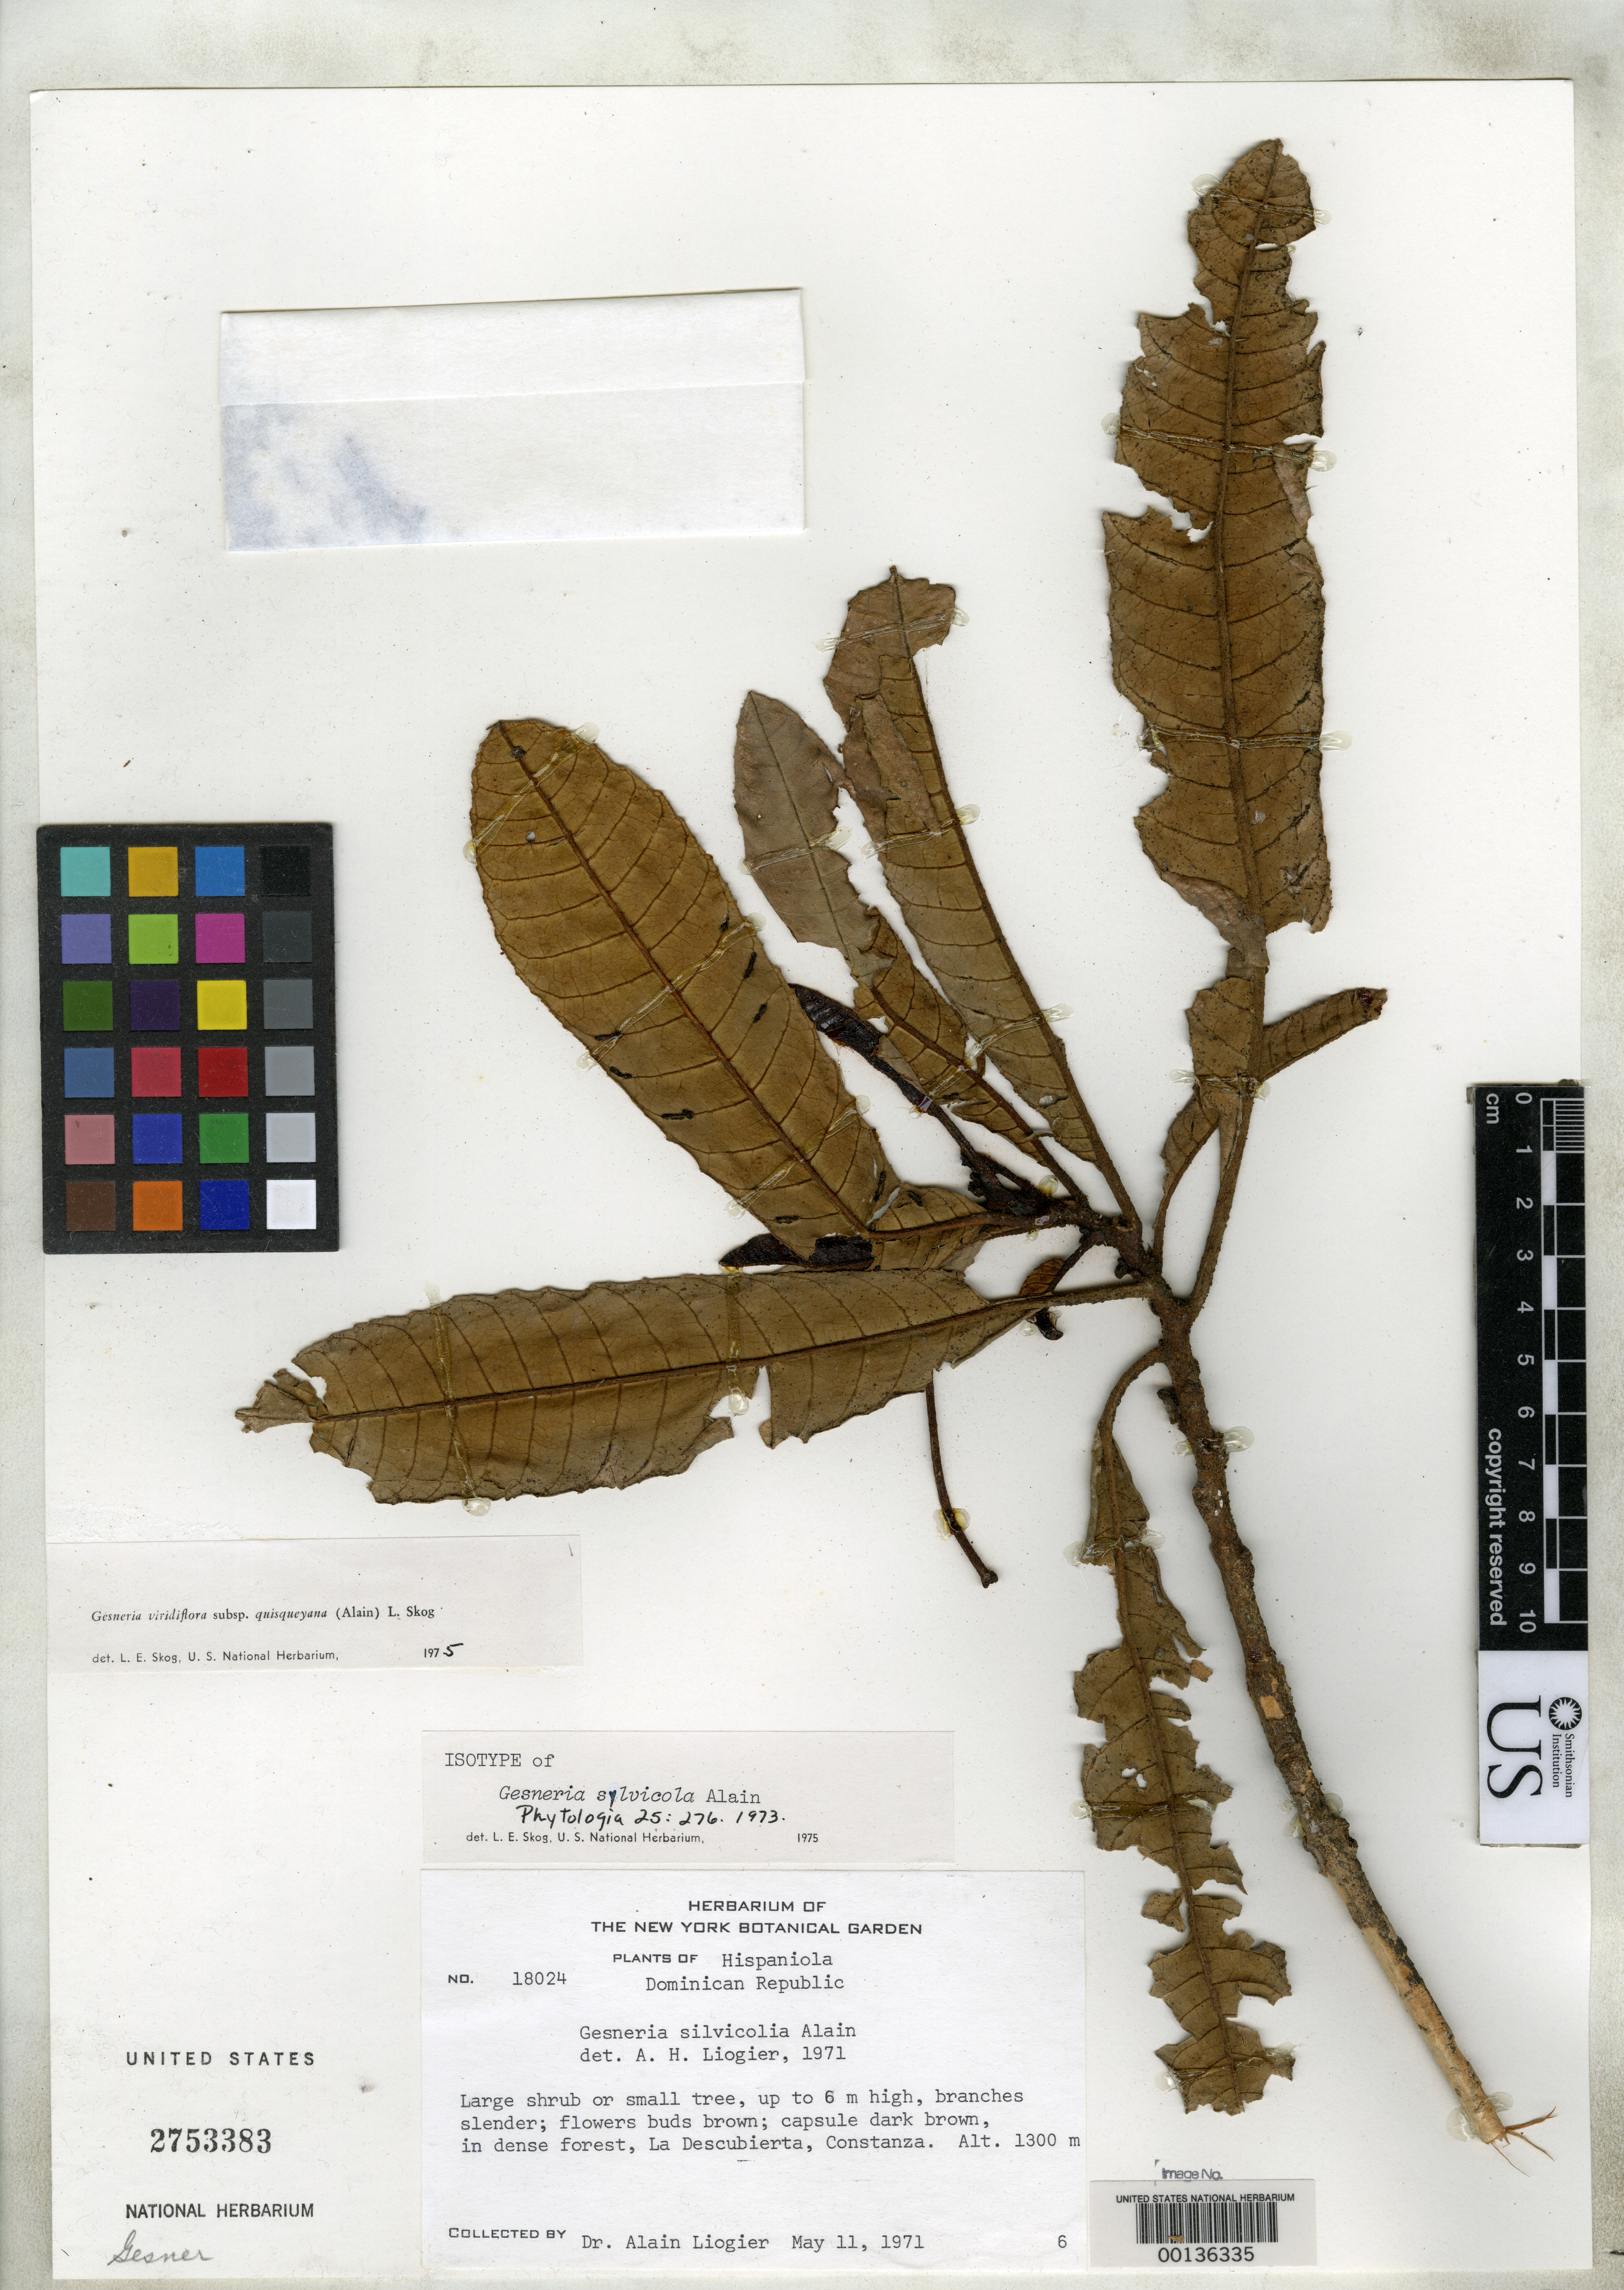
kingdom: Plantae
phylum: Tracheophyta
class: Magnoliopsida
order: Lamiales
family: Gesneriaceae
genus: Gesneria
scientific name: Gesneria sylvicola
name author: Alain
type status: Isotype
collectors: A. H. Liogier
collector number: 18024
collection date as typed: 11 May 1971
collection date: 1971-05-11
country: Dominican Republic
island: Hispaniola Island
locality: La Descubierta, Constanza.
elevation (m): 1300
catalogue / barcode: US 2753383